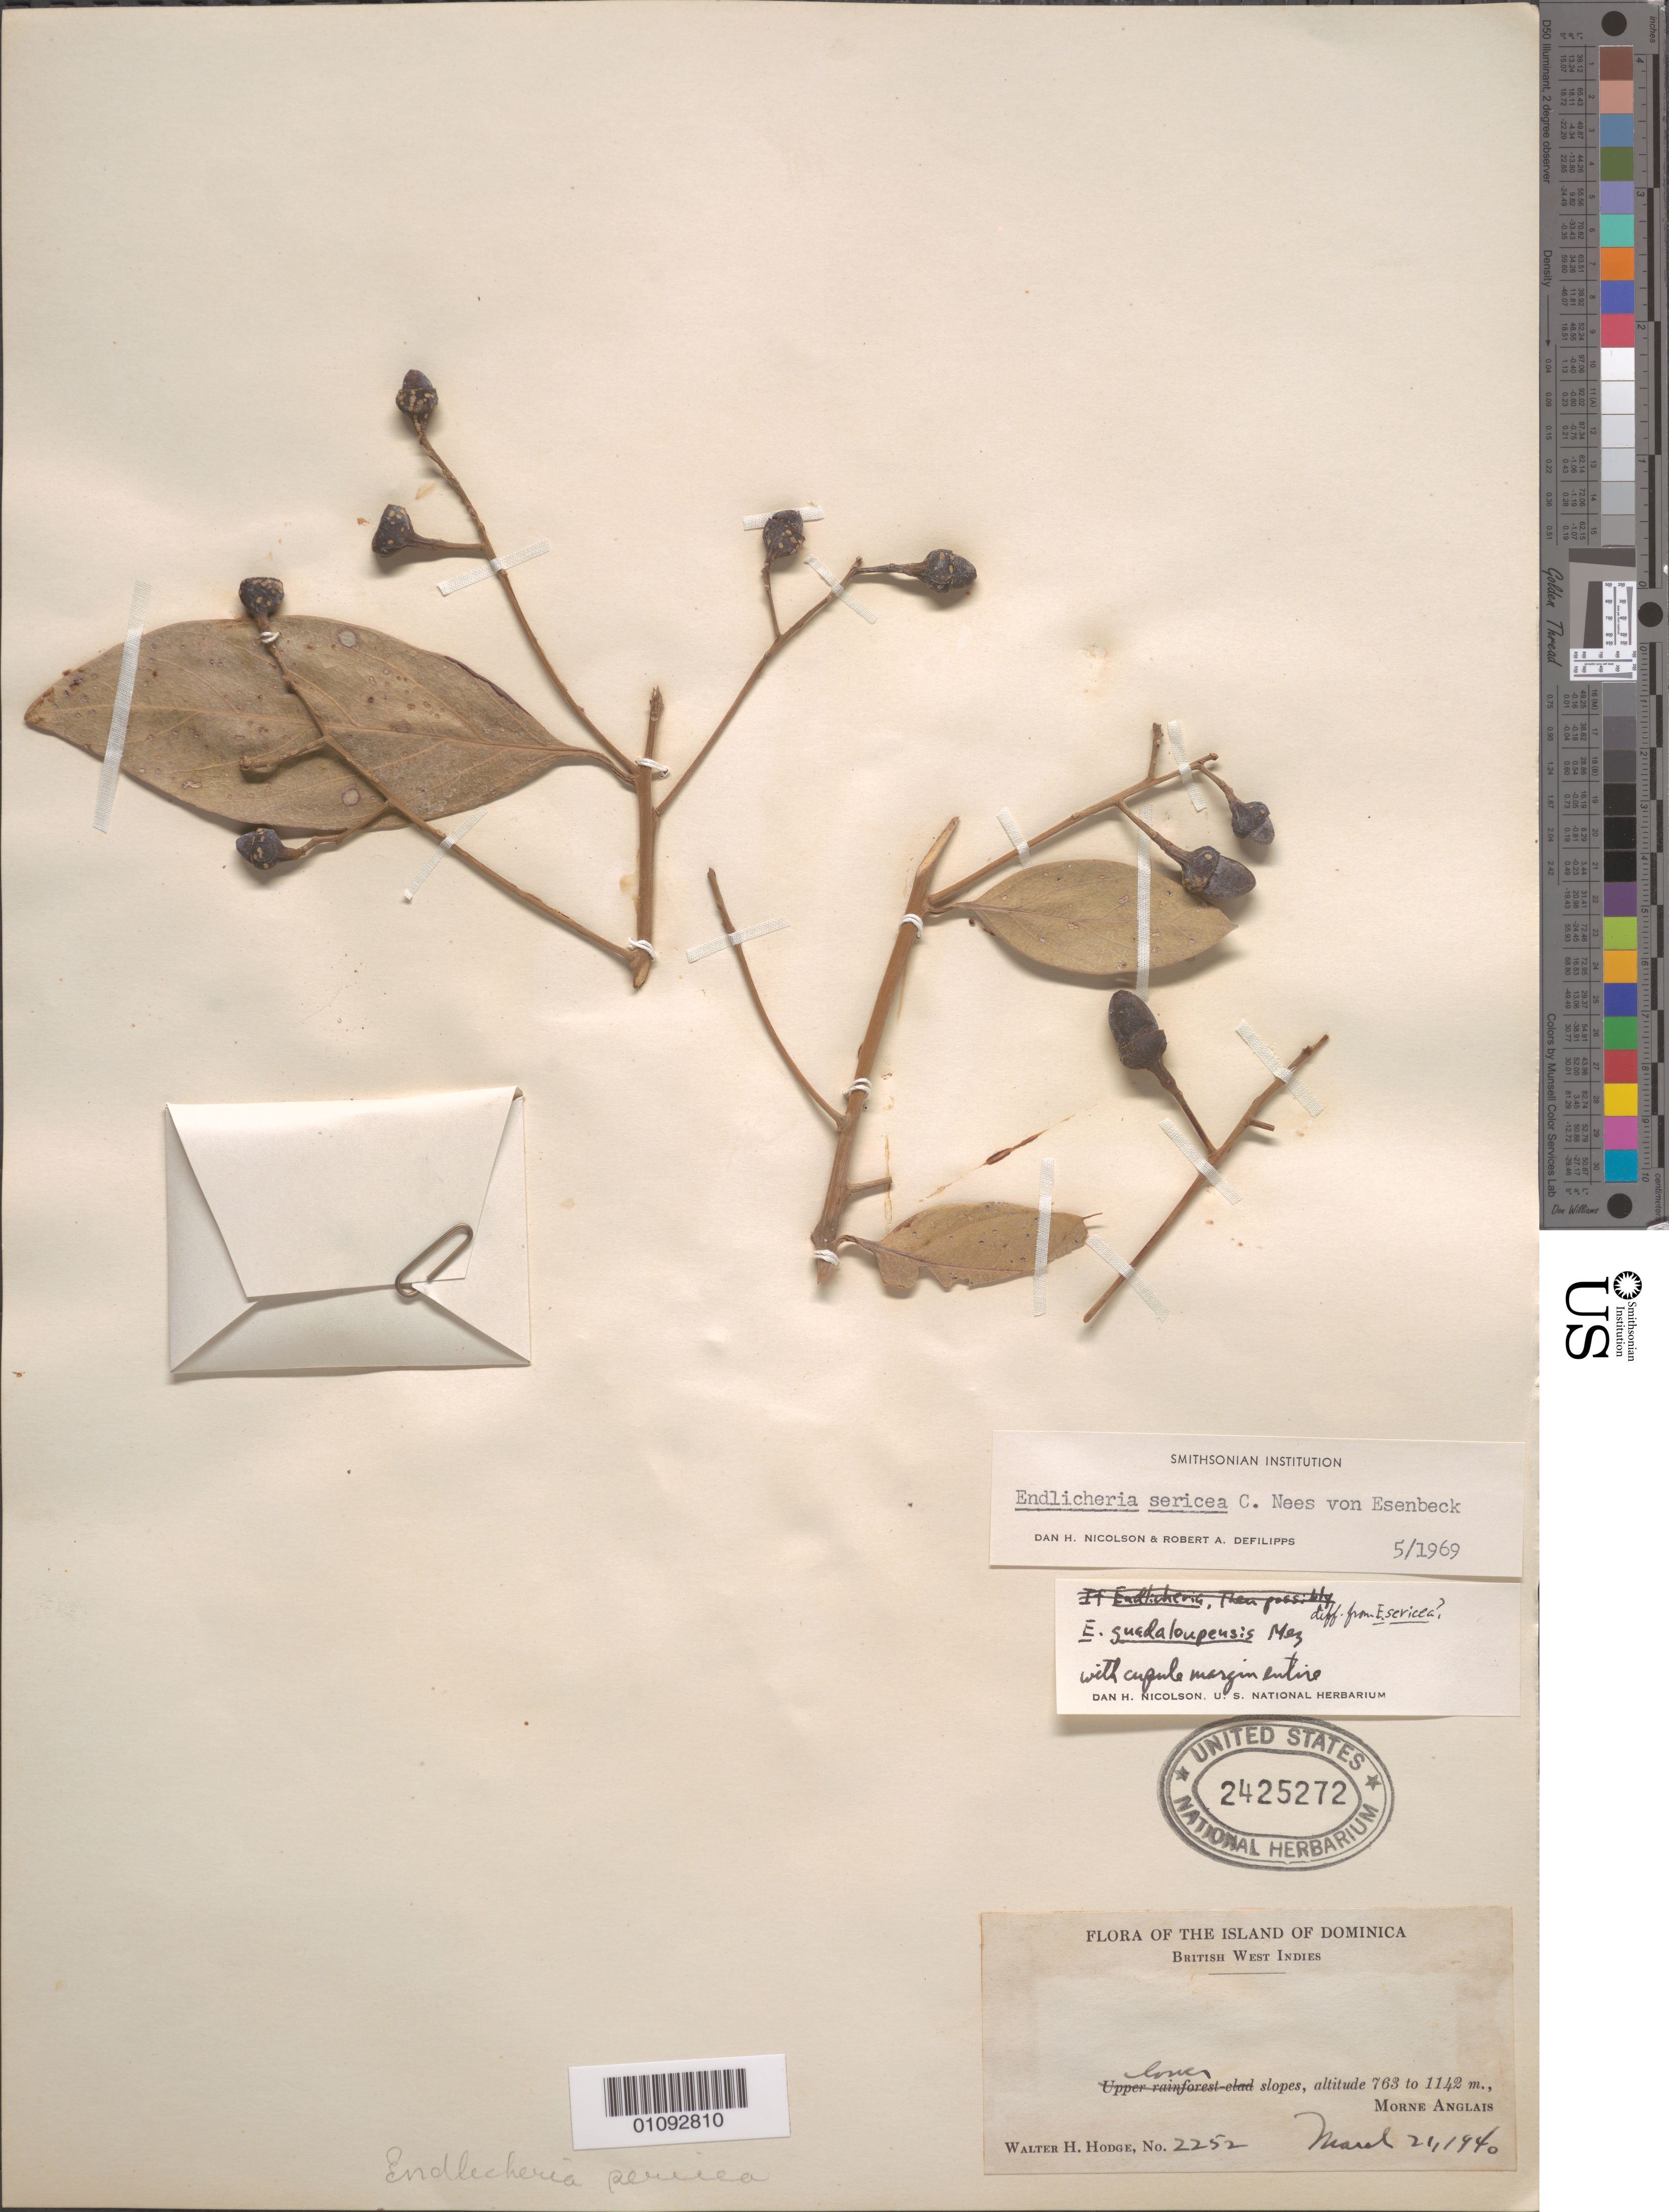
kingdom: Plantae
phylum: Tracheophyta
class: Magnoliopsida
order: Laurales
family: Lauraceae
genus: Endlicheria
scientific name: Endlicheria sericea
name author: Nees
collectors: W. Hodge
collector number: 2252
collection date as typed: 21 Mar 1940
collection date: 1940-03-21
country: Dominica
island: Dominica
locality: Lower slopes of Morne Anglais.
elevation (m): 763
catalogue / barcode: US 2425272